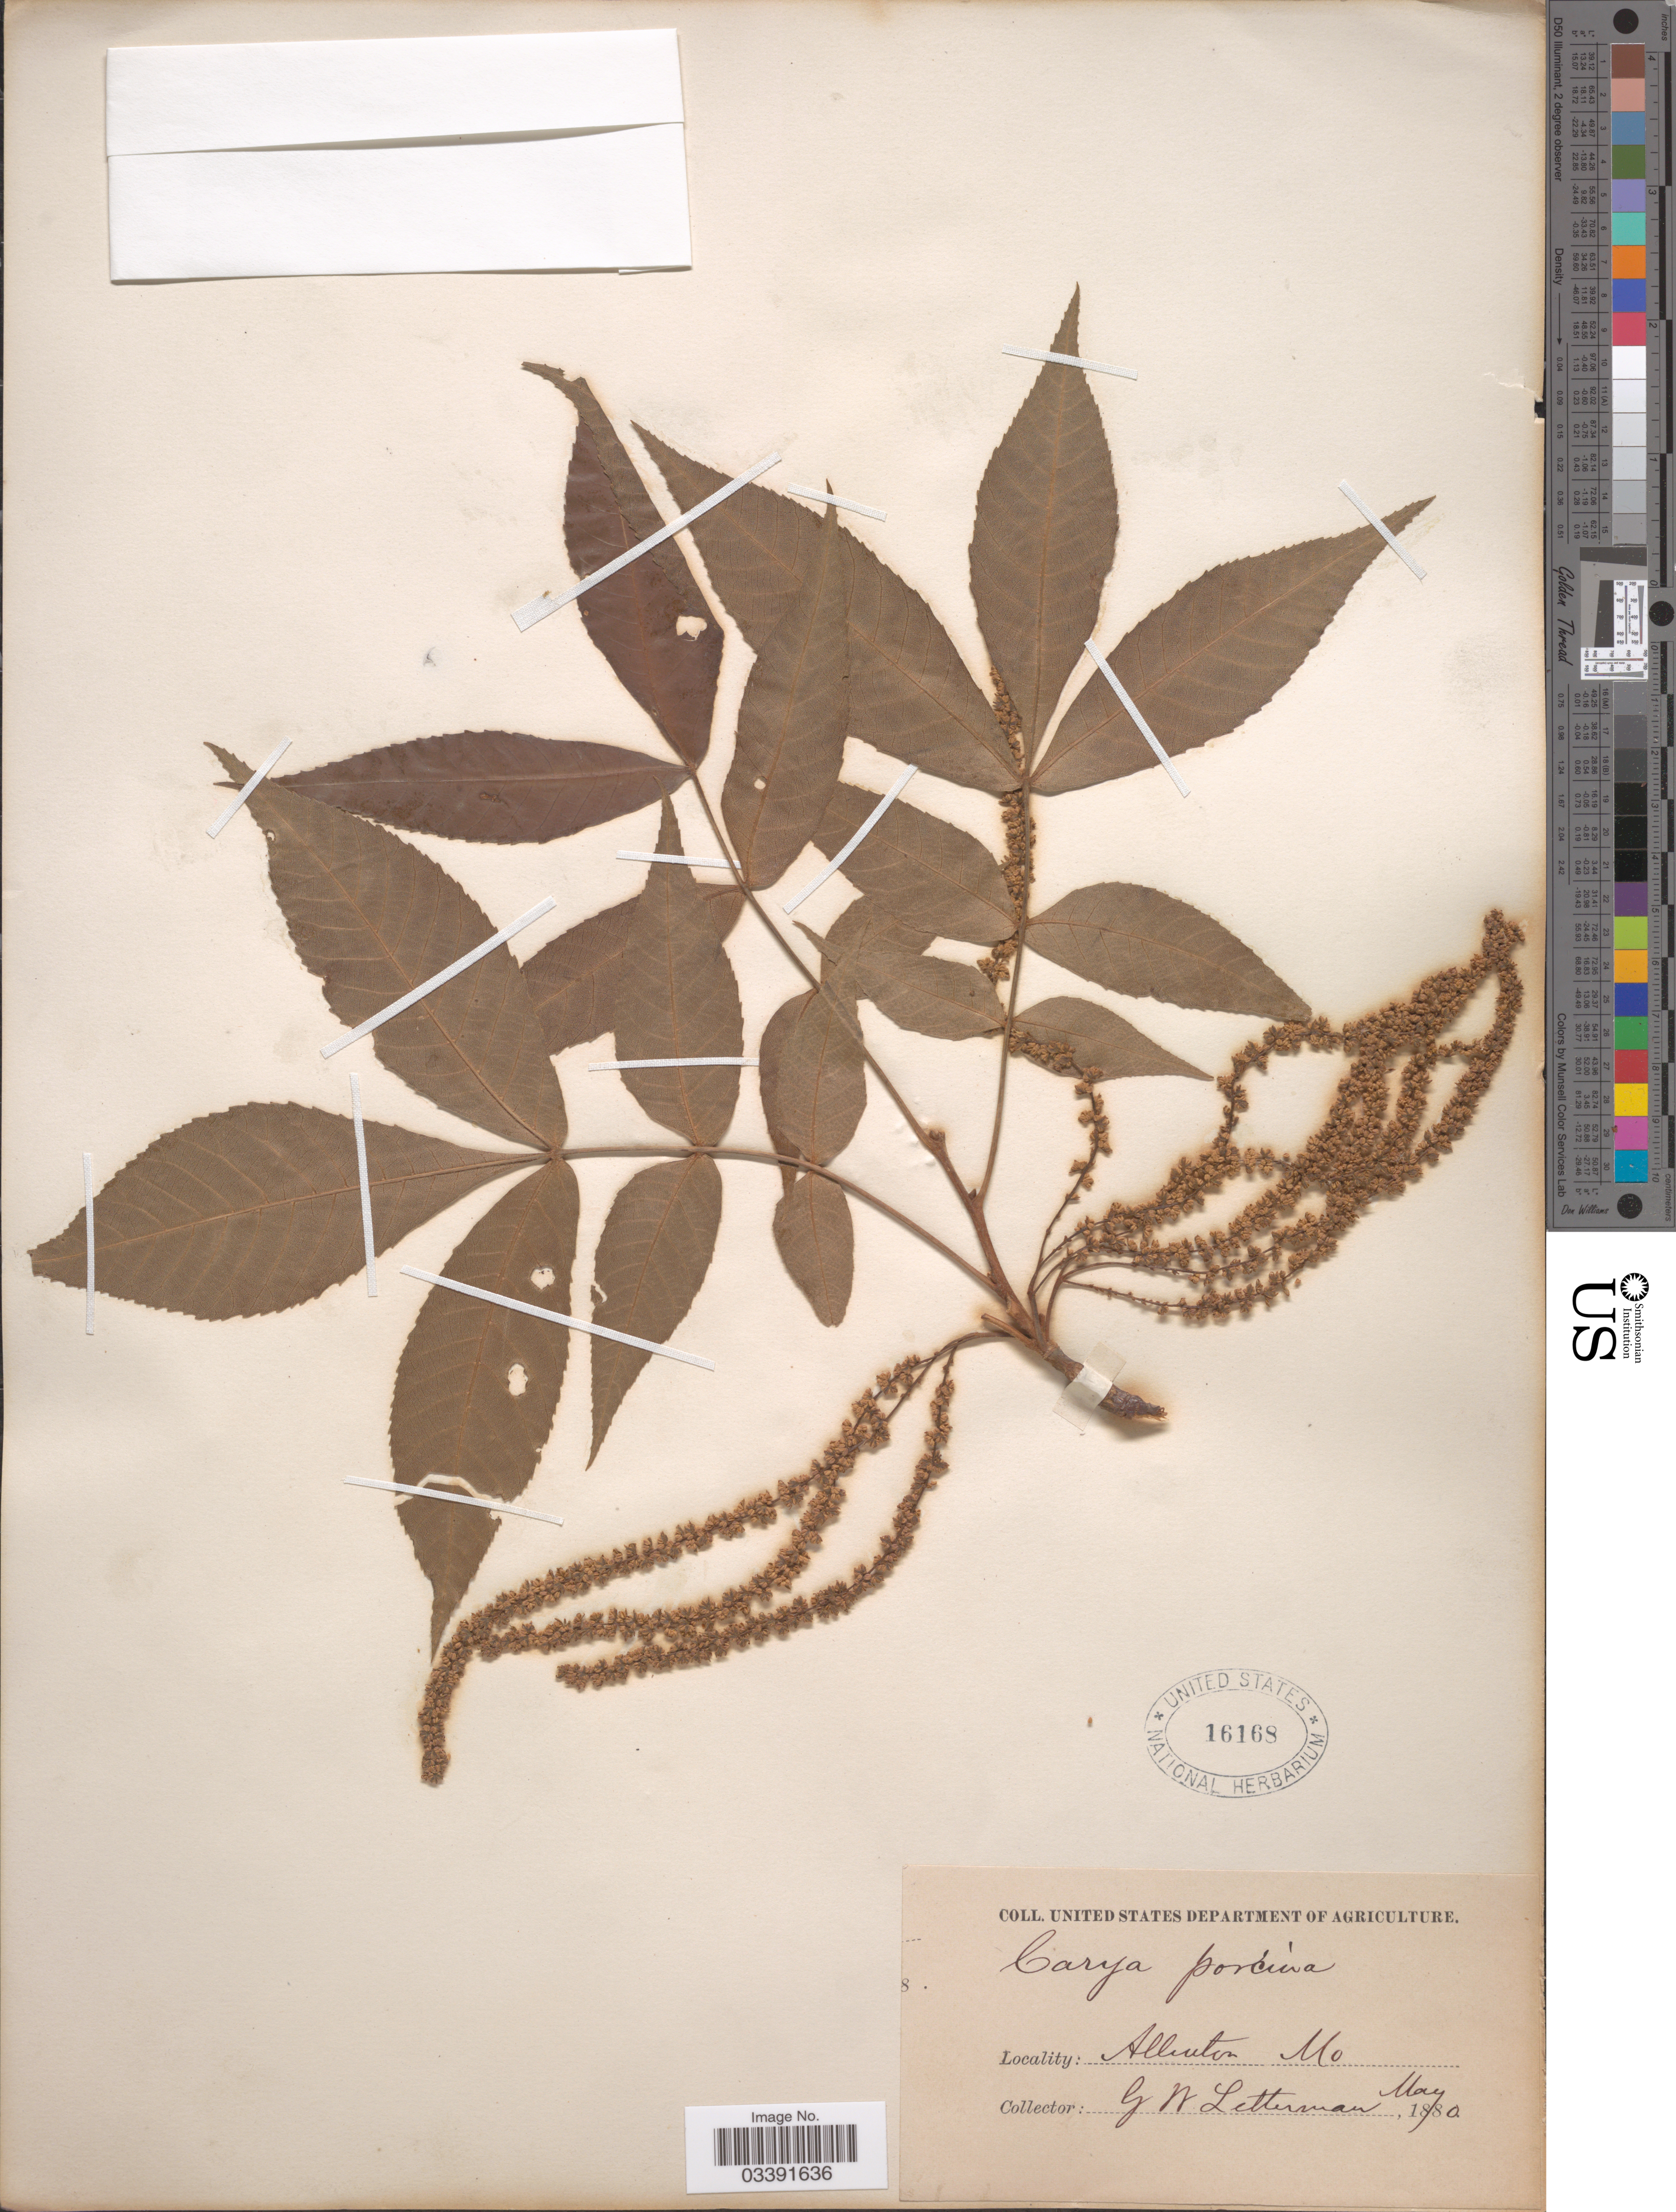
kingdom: Plantae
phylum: Tracheophyta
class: Magnoliopsida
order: Fagales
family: Juglandaceae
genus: Carya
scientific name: Carya glabra var. glabra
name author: (Mill.) Sweet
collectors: G. W. Letterman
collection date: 1880-05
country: United States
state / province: Missouri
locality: Allenton.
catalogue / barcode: US 16168